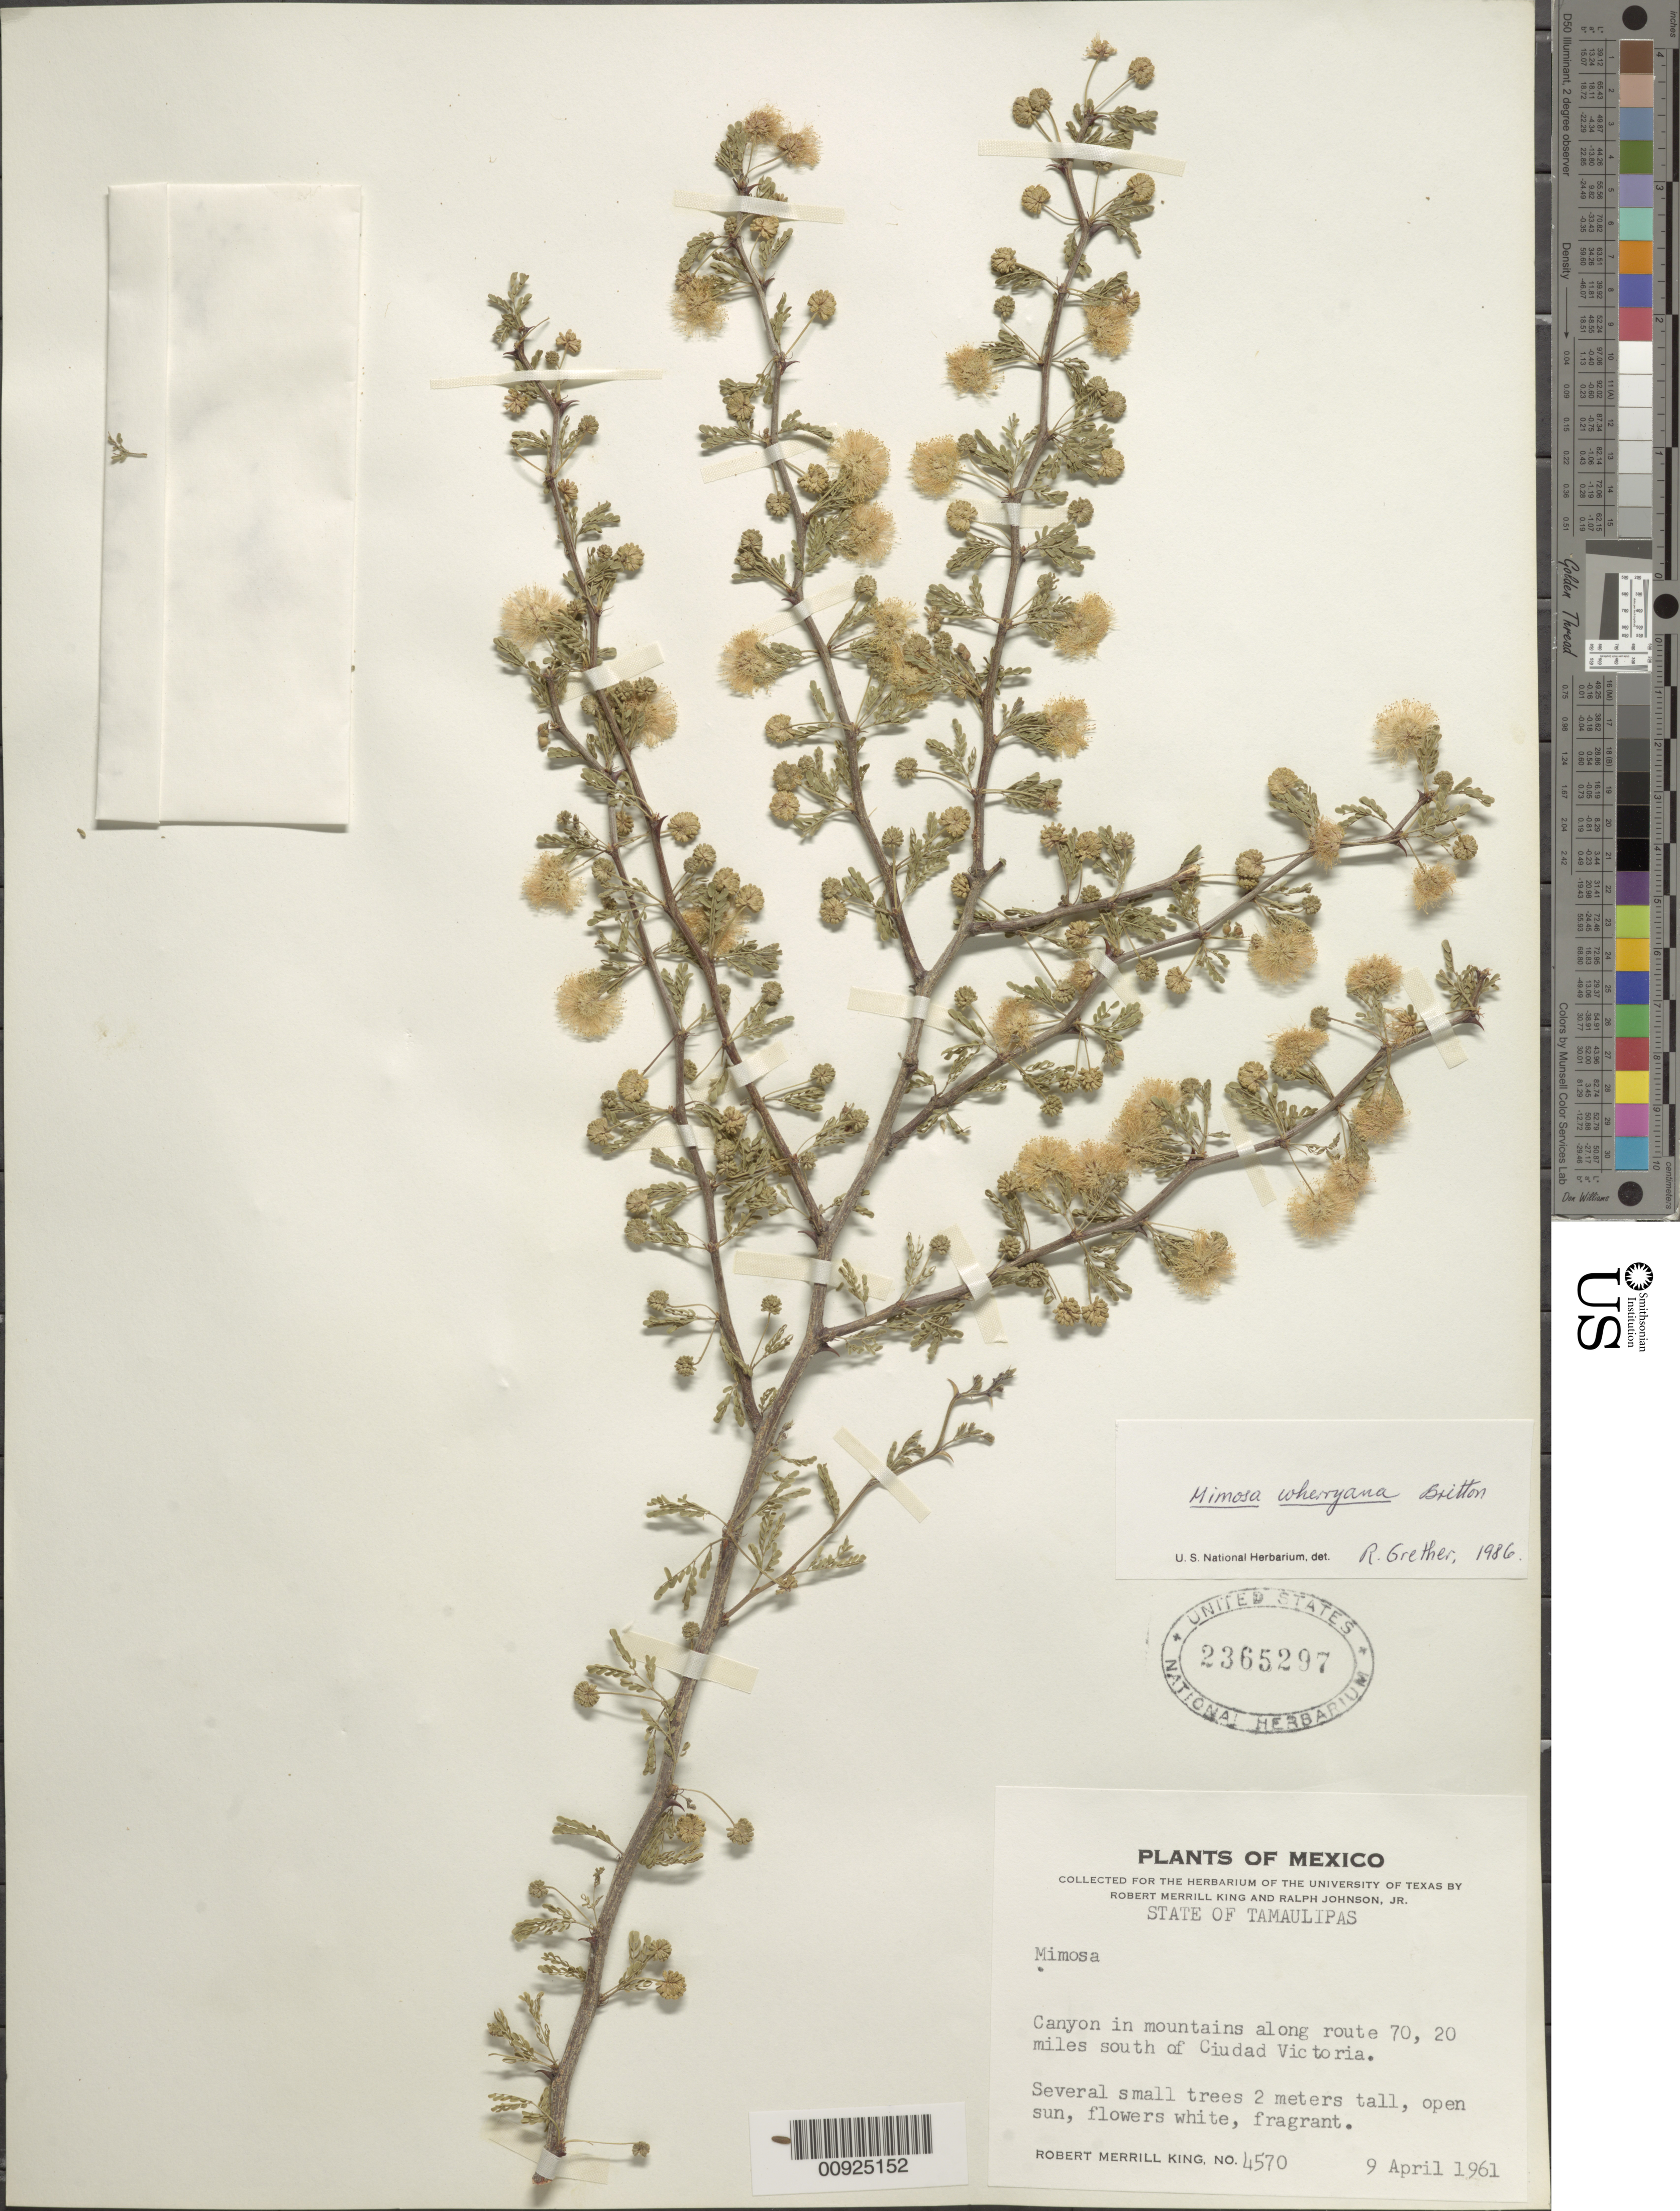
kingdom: Plantae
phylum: Tracheophyta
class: Magnoliopsida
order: Fabales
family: Fabaceae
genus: Mimosa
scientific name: Mimosa wherryana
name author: (Britton) Standl.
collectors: R. M. King & R. Johnson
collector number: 4570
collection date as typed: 09 Apr 1961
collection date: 1961-04-09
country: Mexico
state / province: Tamaulipas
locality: Along route 70, 20 miles south of Ciudad Victoria.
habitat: Canyon in mountains. Open sun.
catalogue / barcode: US 2365297